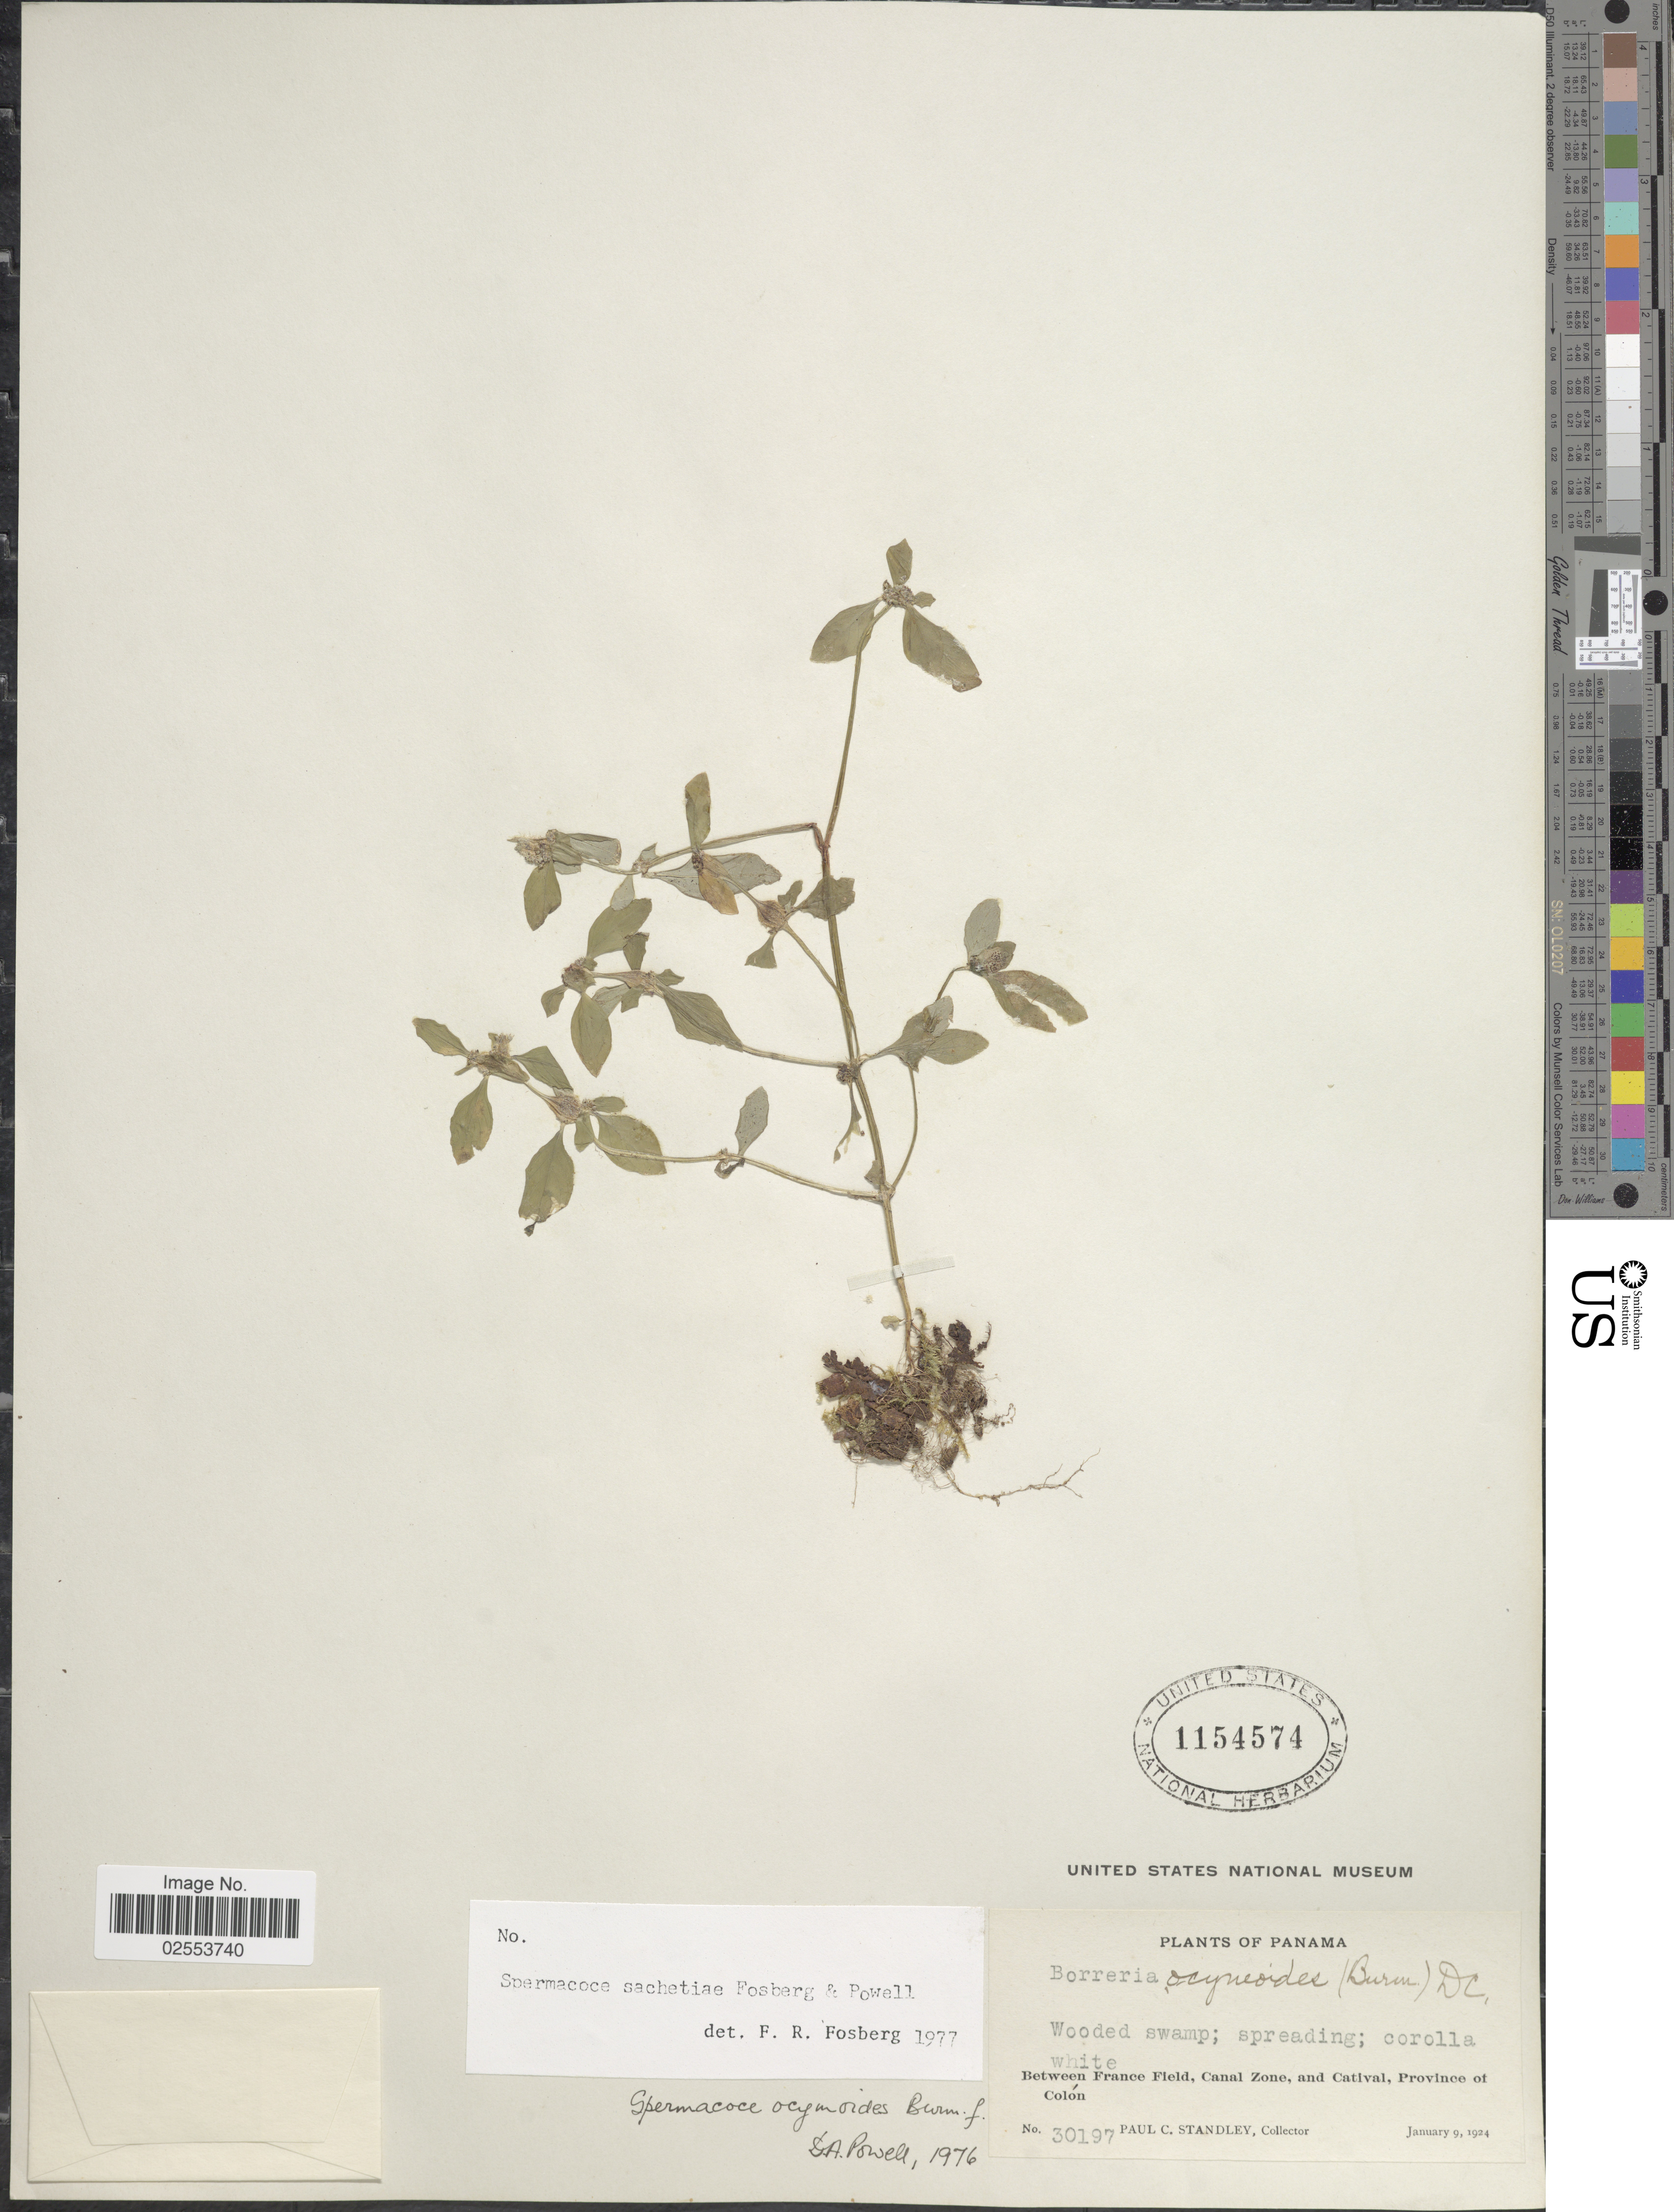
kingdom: Plantae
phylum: Tracheophyta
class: Magnoliopsida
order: Gentianales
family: Rubiaceae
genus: Spermacoce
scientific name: Spermacoce sachetiae Fosberg & D.A. Powell sp. nov. ined.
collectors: P. C. Standley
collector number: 30197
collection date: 1924-01-09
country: Panama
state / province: Colón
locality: Wooded swamp, between France Field, Canal Zone, and Catival.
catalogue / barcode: US 1154574